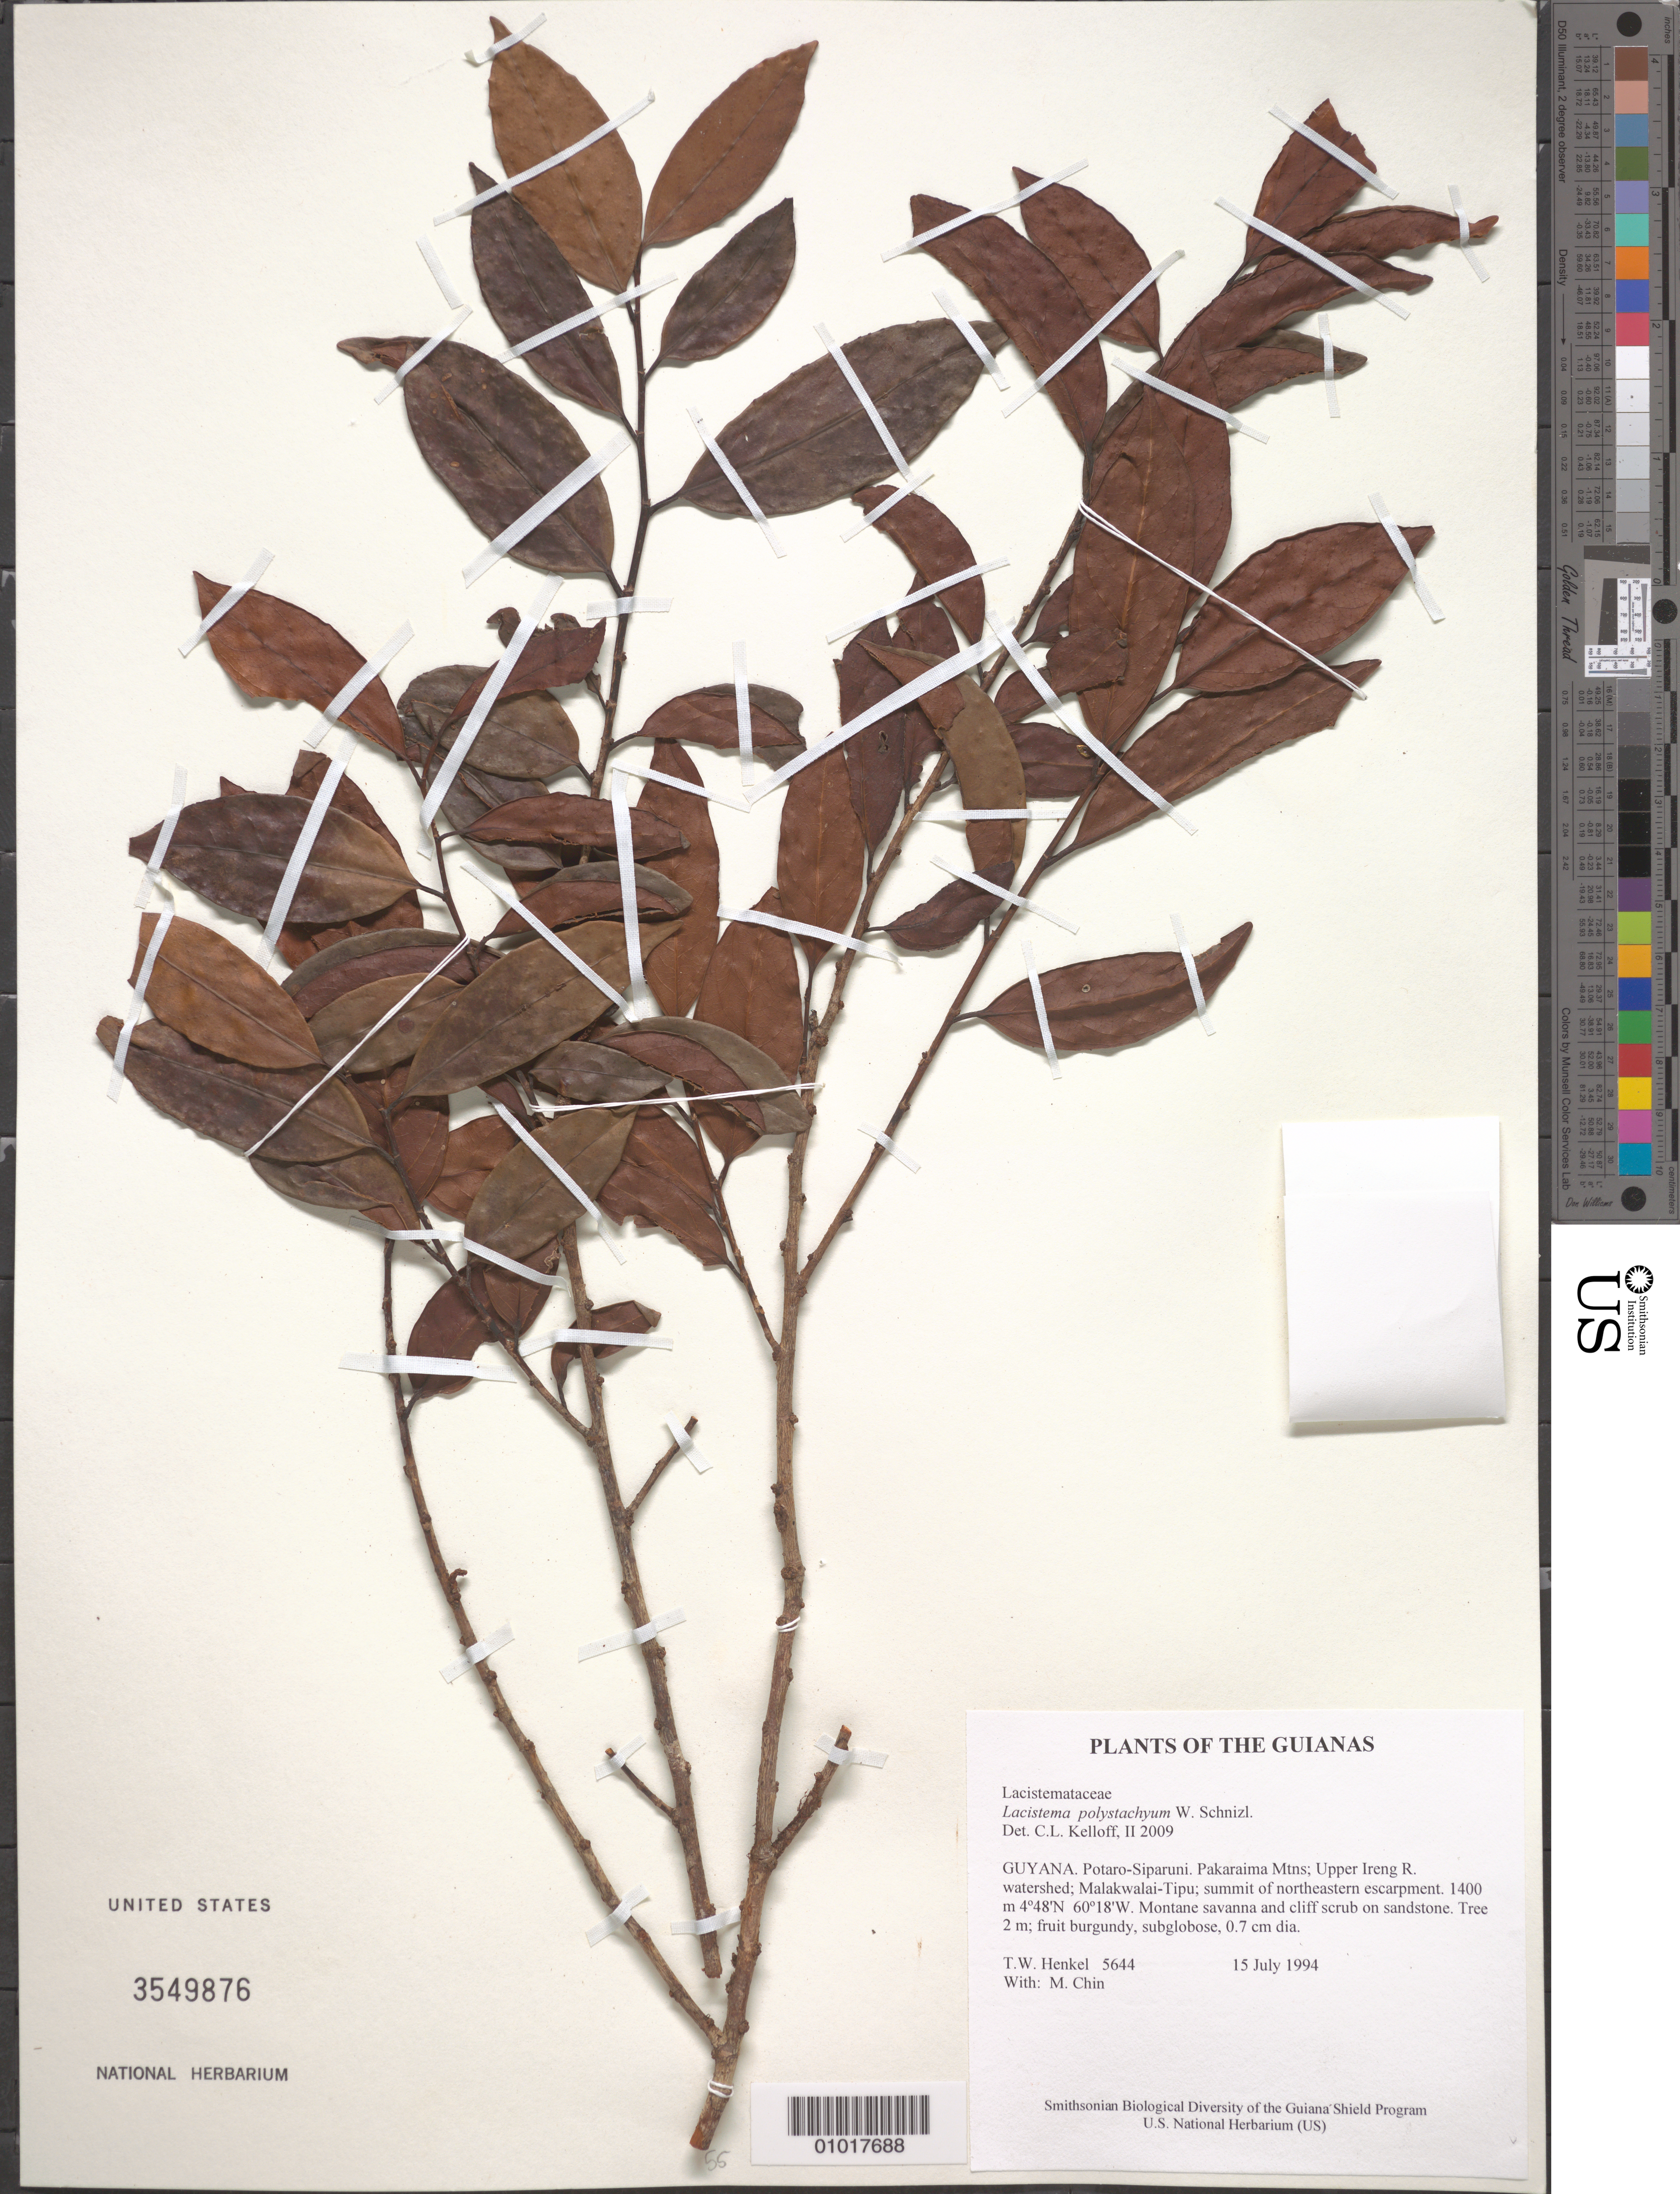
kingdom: Plantae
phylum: Tracheophyta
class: Magnoliopsida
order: Malpighiales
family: Lacistemataceae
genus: Lacistema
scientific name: Lacistema polystachyum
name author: Schnizl.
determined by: Kelloff, Carol L., (US), Smithsonian Institution - National Museum of Natural History (UNITED STATES)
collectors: T. Henkel & M. Chin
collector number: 5644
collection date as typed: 15 July 1994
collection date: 1994-07-15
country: Guyana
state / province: Potaro-Siparuni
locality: Pakaraima Mtns; Upper Ireng R. watershed; Malakwalai-Tipu; summit of northeastern escarpment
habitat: Montane savanna and cliff scrub on sandstone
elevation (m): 1400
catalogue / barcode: US 3549876